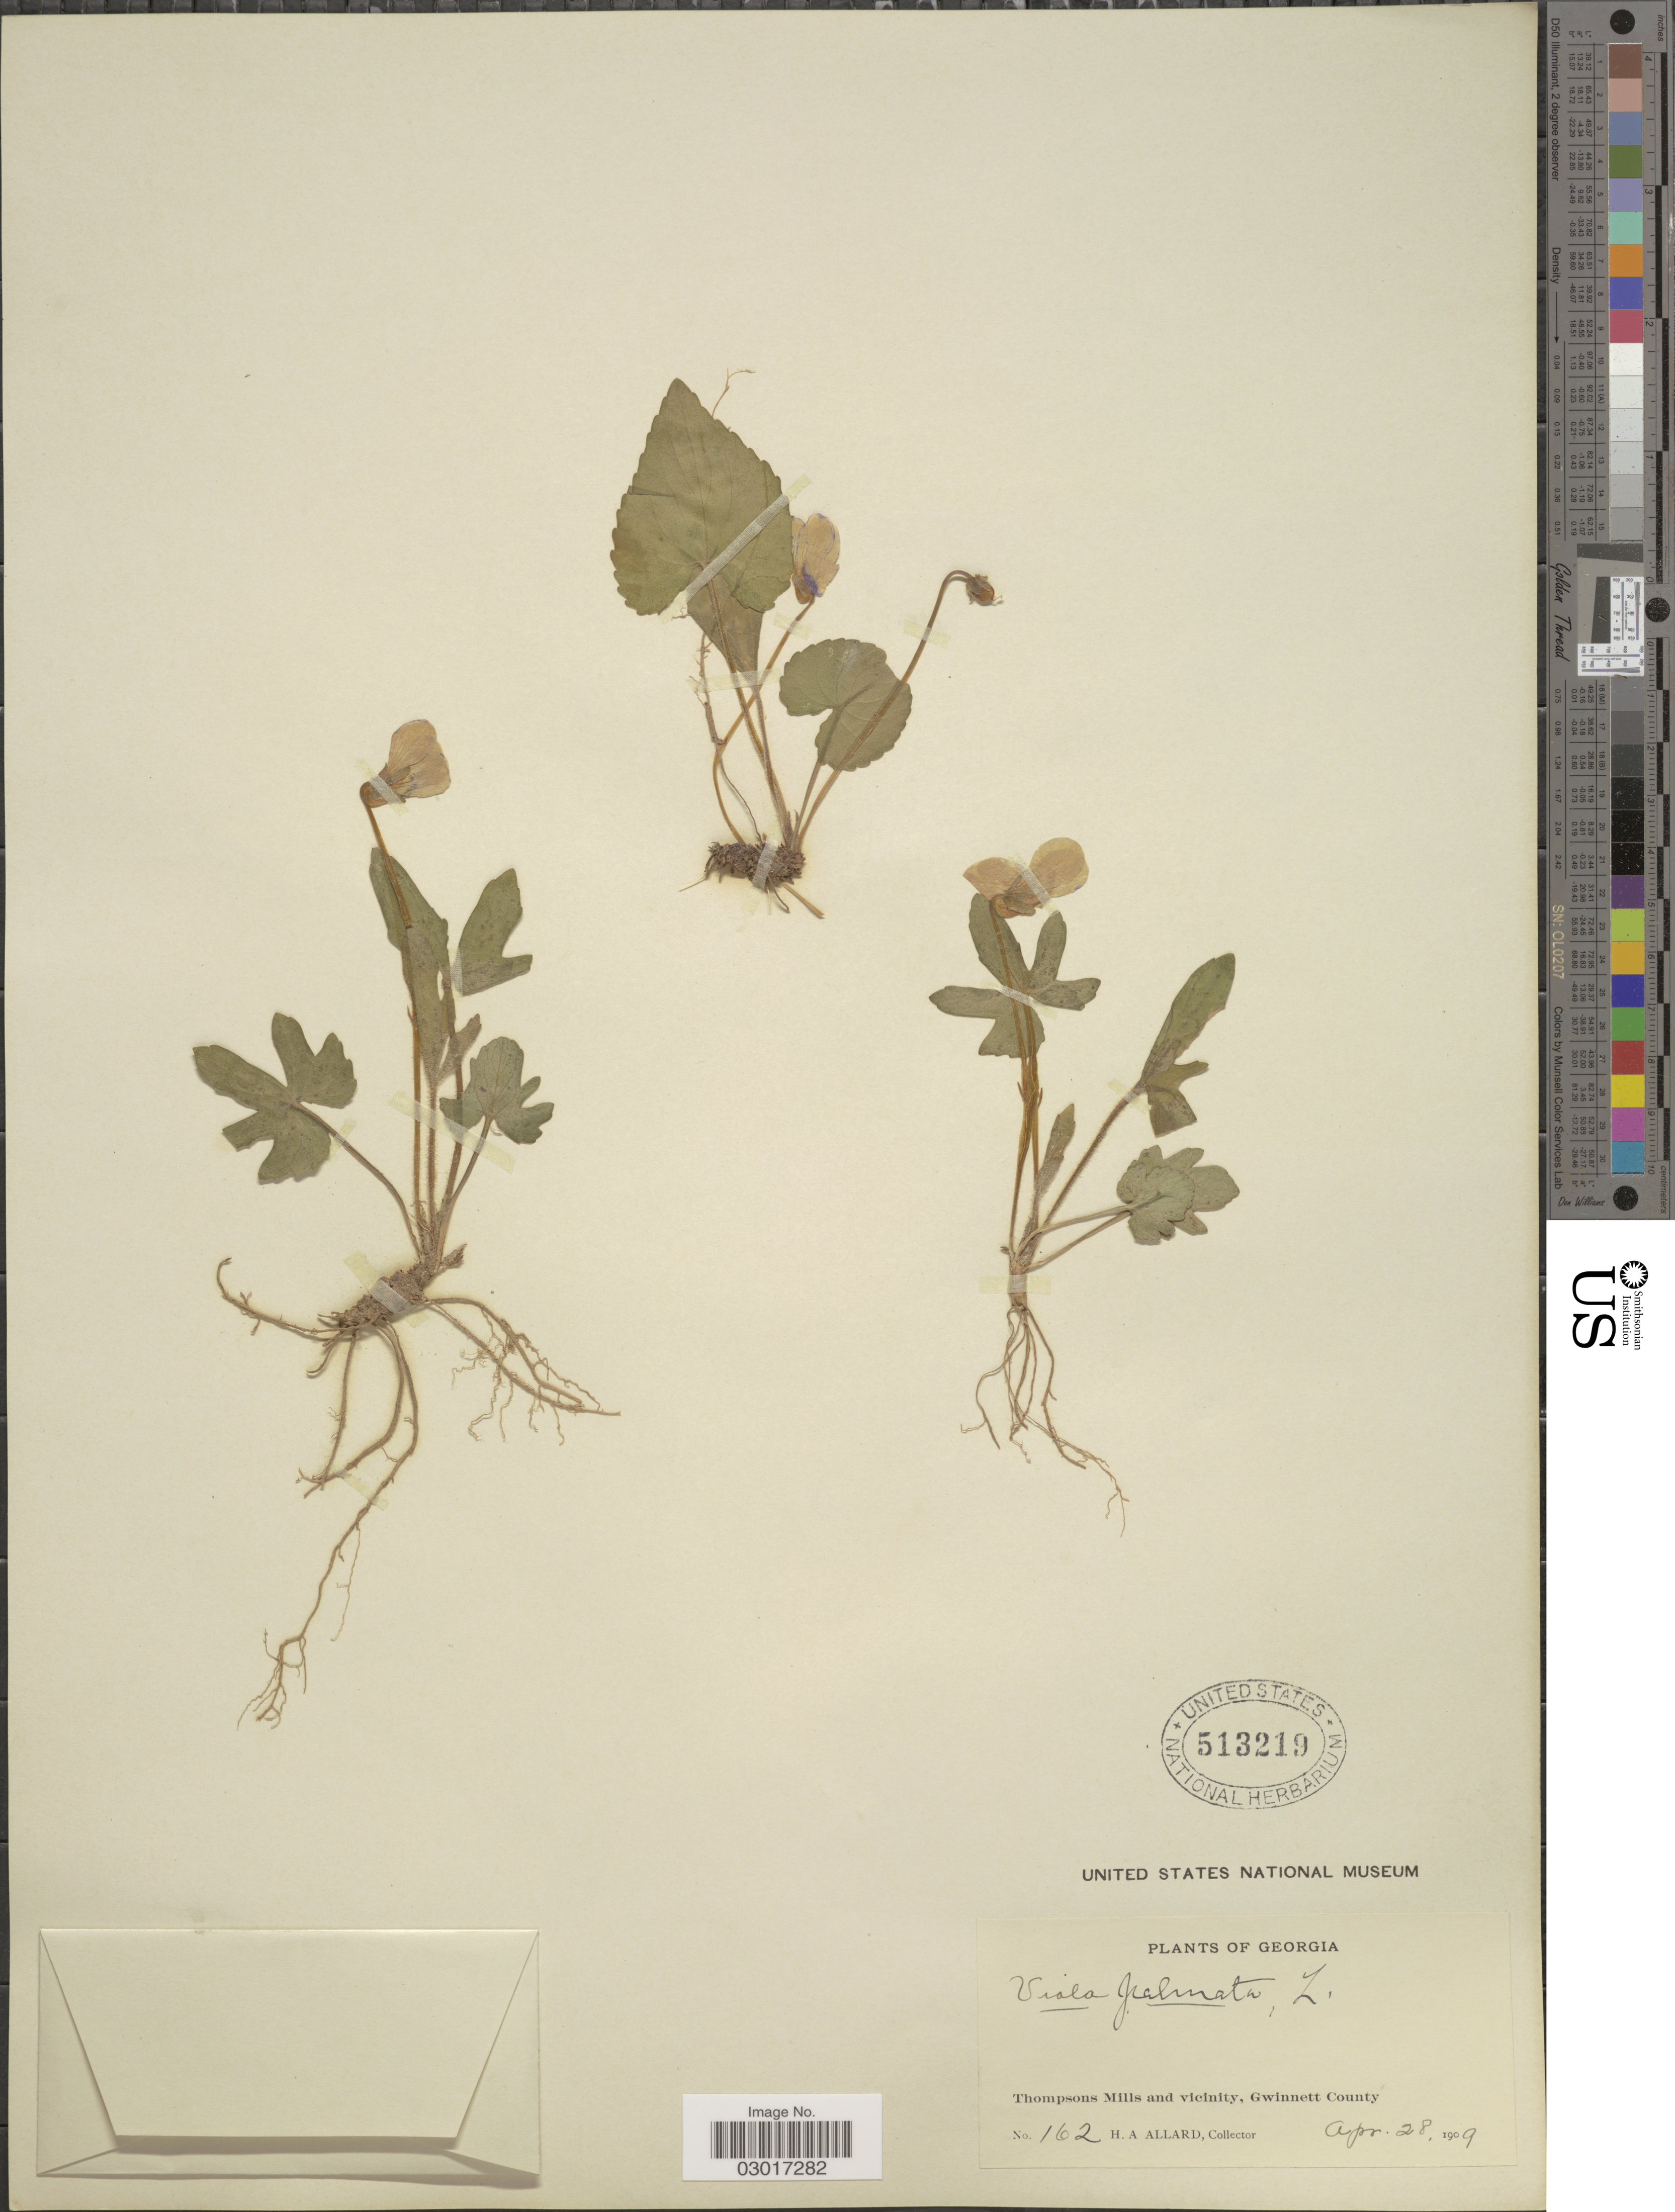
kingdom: Plantae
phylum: Tracheophyta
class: Magnoliopsida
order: Malpighiales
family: Violaceae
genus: Viola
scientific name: Viola triloba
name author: Schwein.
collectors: H. A. Allard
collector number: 162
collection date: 1909-04-28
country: United States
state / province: Georgia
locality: Thompsons Mills and vicinity, Gwinnett County.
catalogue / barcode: US 513219